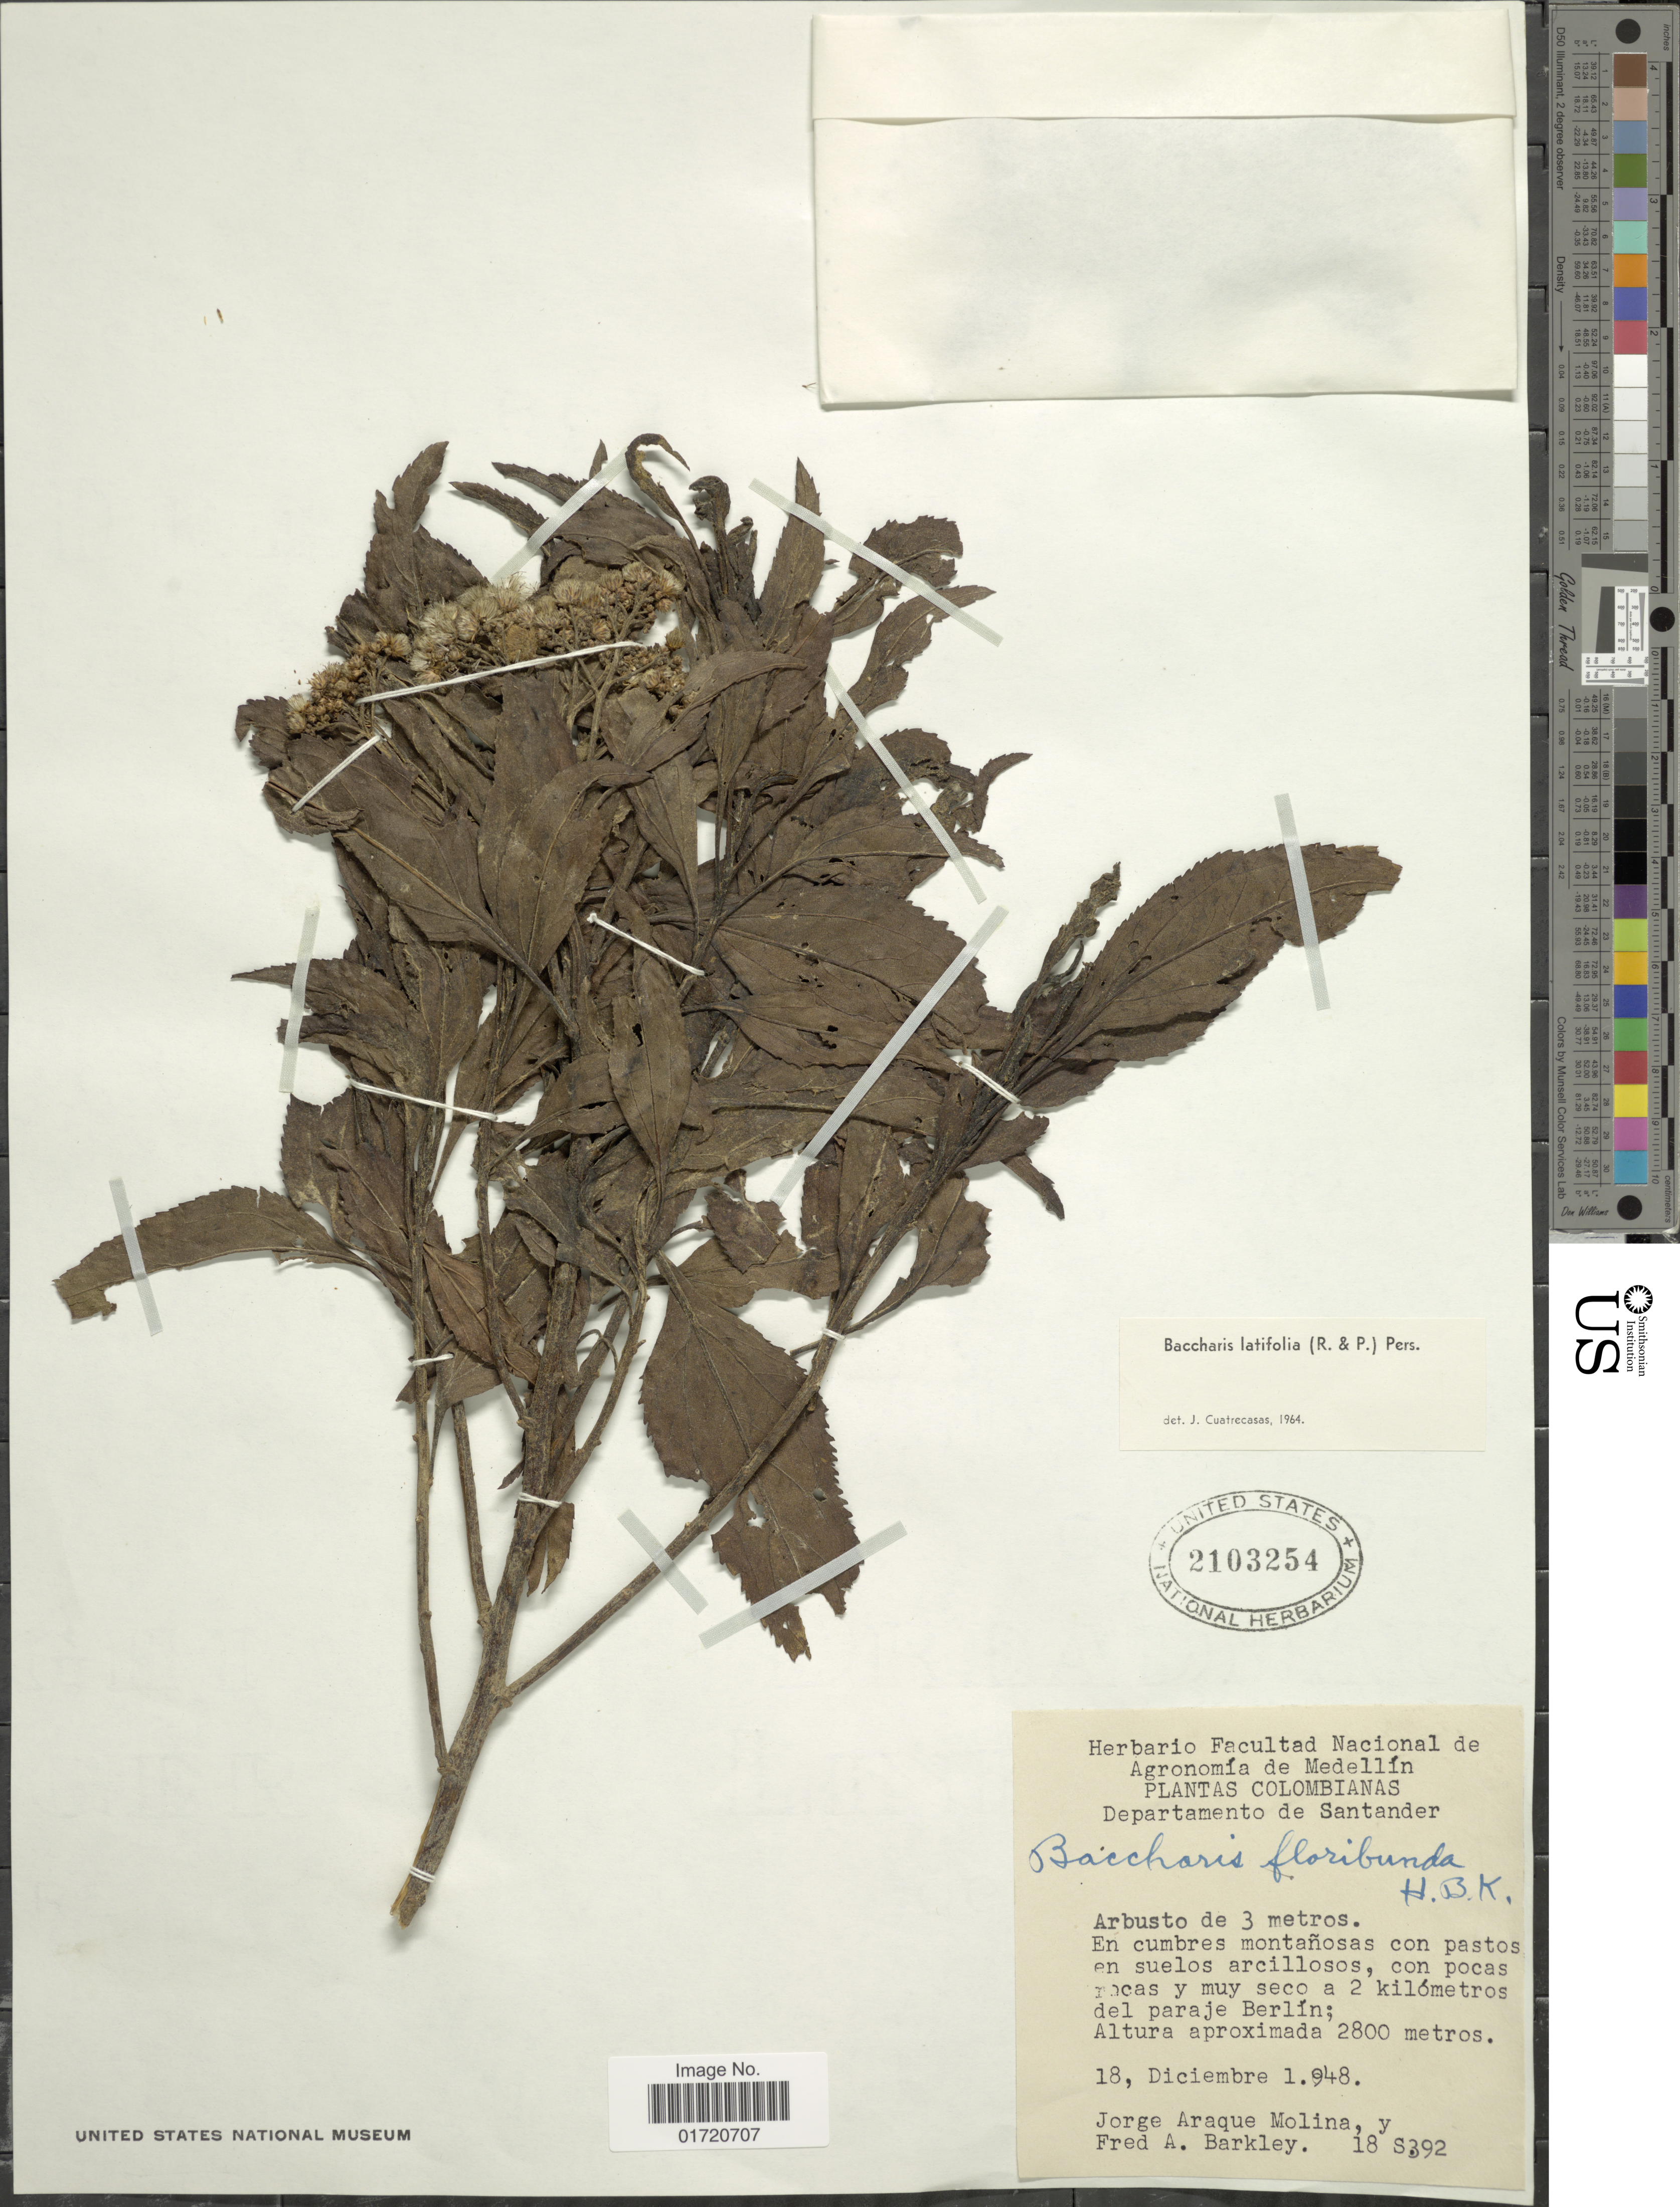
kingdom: Plantae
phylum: Tracheophyta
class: Magnoliopsida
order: Asterales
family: Asteraceae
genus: Baccharis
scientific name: Baccharis latifolia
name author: (Ruiz & Pav.) Pers.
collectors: J. Araque Molina & F. A. Barkley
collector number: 18S392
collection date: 1948-12-18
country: Colombia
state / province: Santander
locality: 2 kilometros del paraje Berlin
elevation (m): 2800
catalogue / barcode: US 2103254